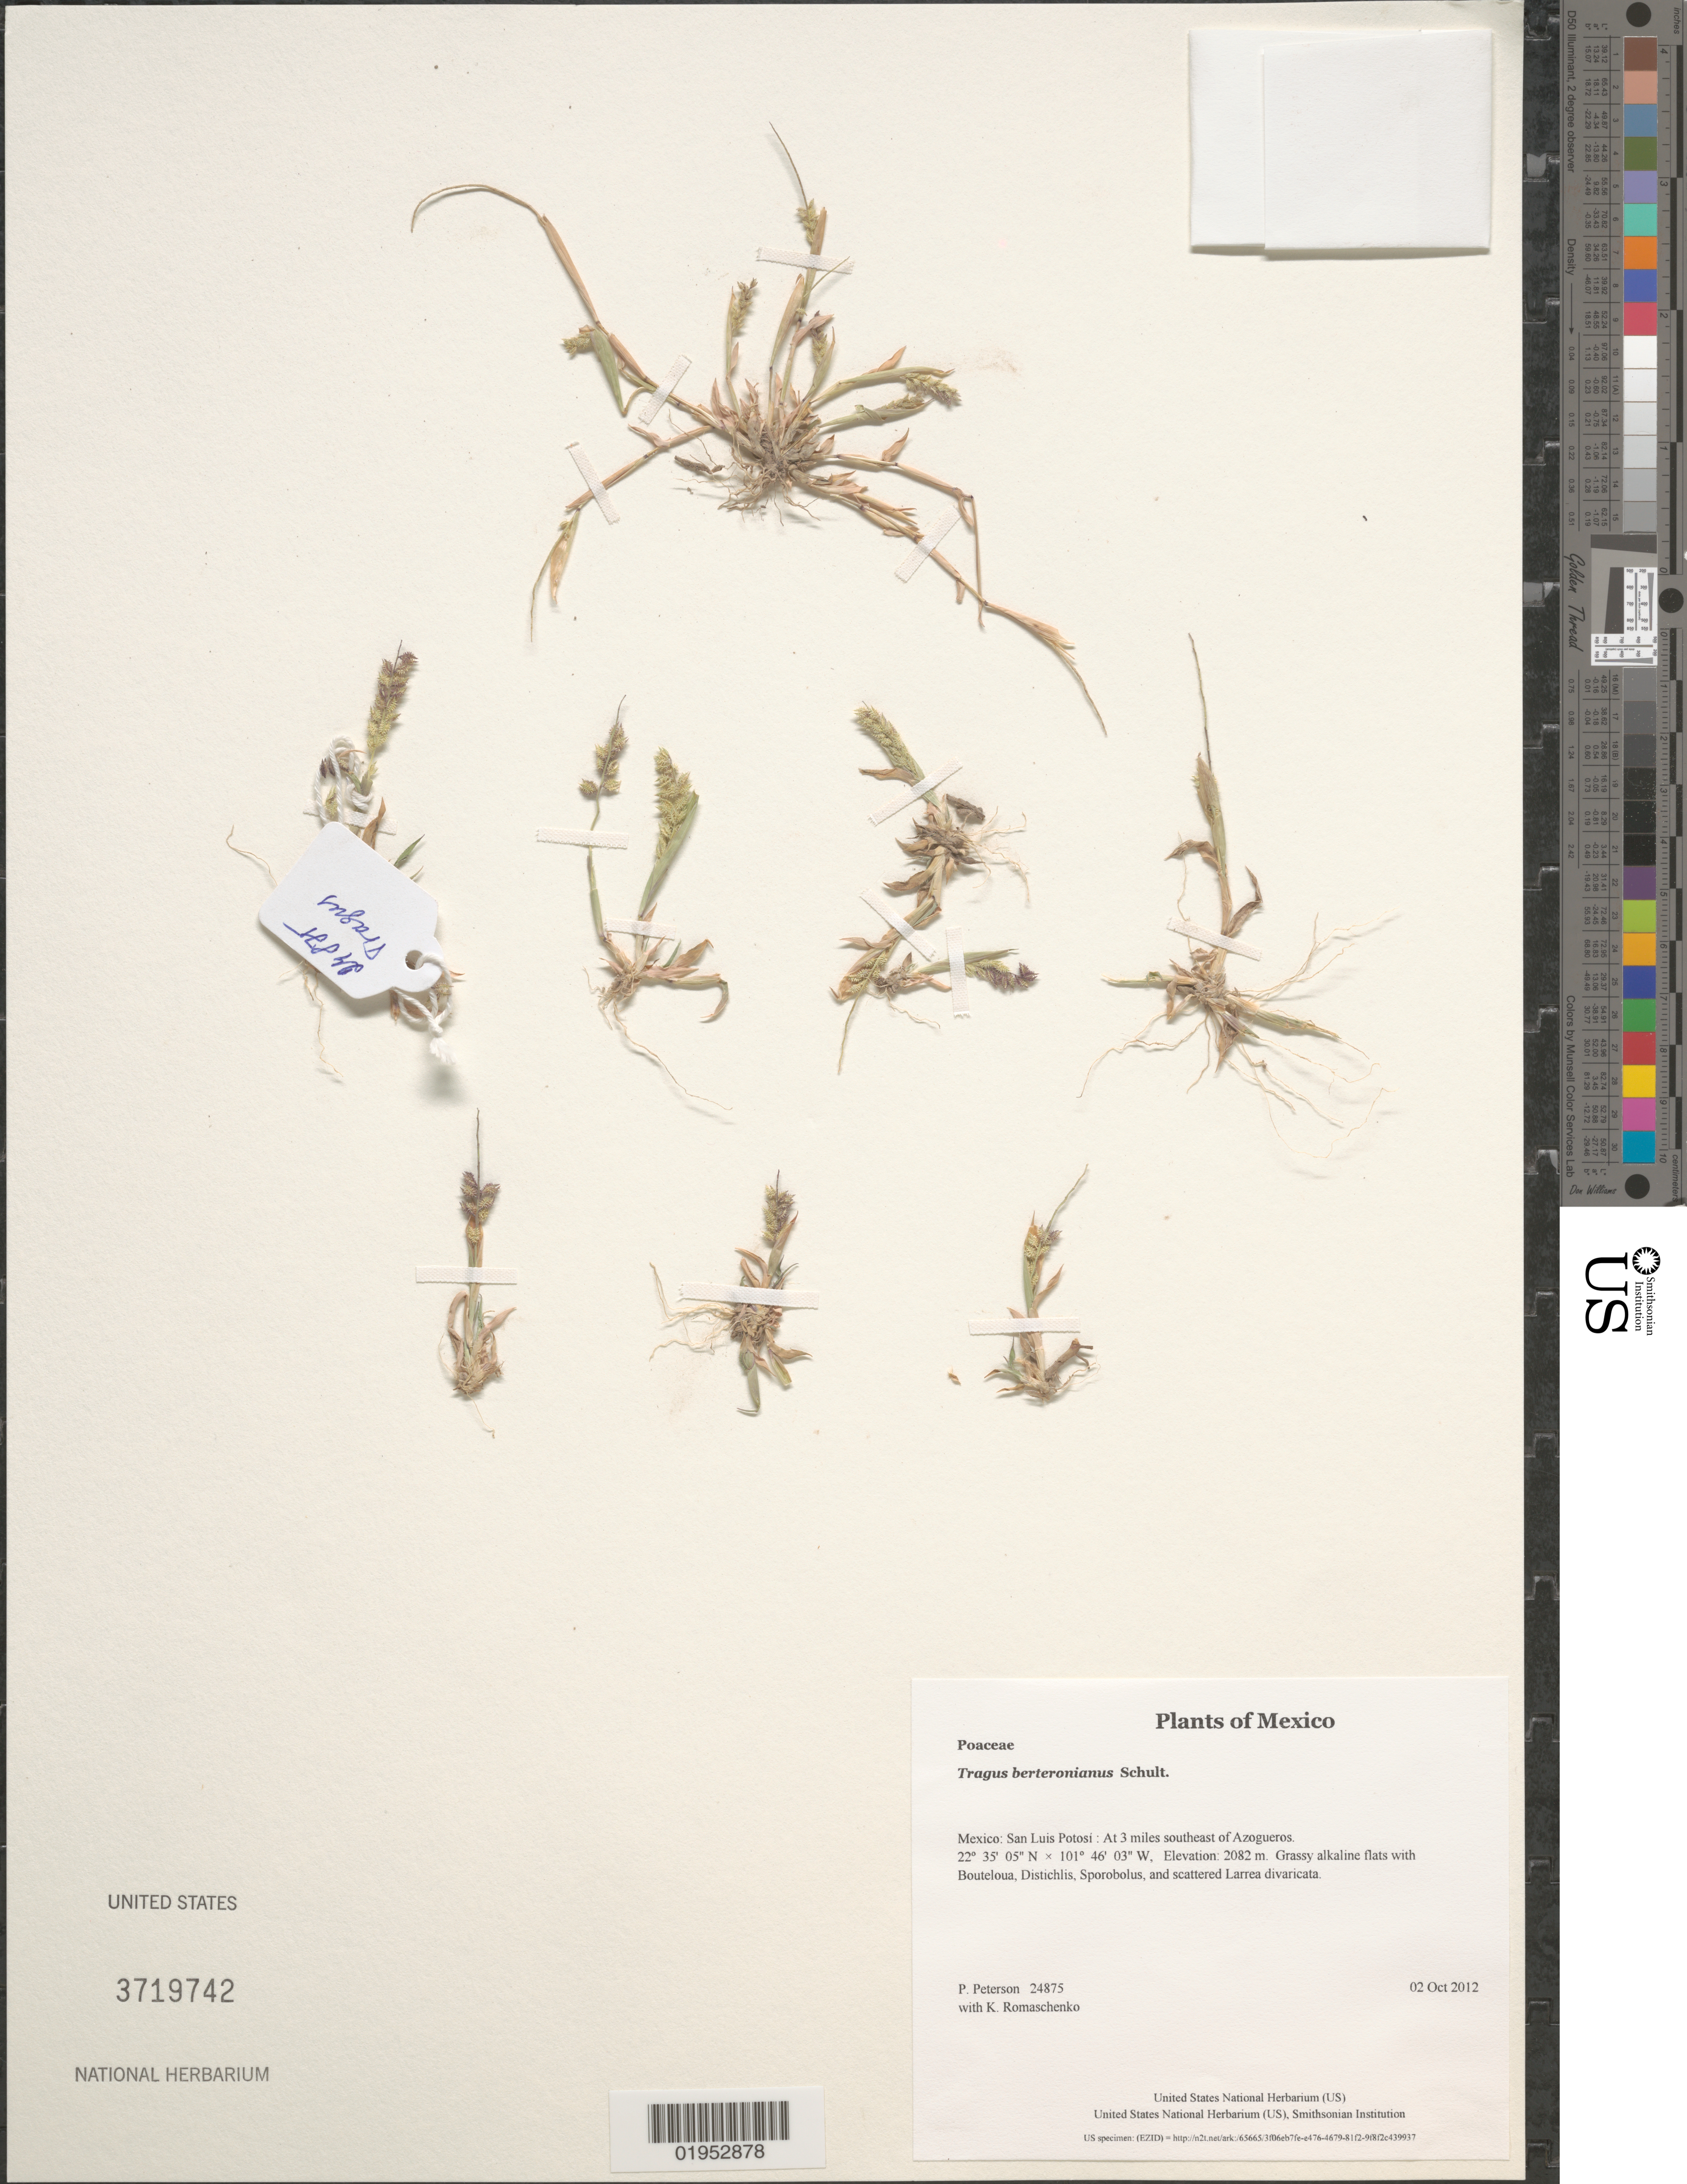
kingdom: Plantae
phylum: Tracheophyta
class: Liliopsida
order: Poales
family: Poaceae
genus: Tragus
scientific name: Tragus berteronianus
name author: Schult.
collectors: P. M. Peterson & K. Romaschenko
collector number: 24875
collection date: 2012-10-02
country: Mexico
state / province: San Luis Potosí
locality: At 3 miles southeast of Azogueros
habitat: Grassy alkaline flats with Bouteloua, Distichlis, Sporobolus, and scattered Larrea divaricata.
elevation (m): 2082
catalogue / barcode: US 3719742